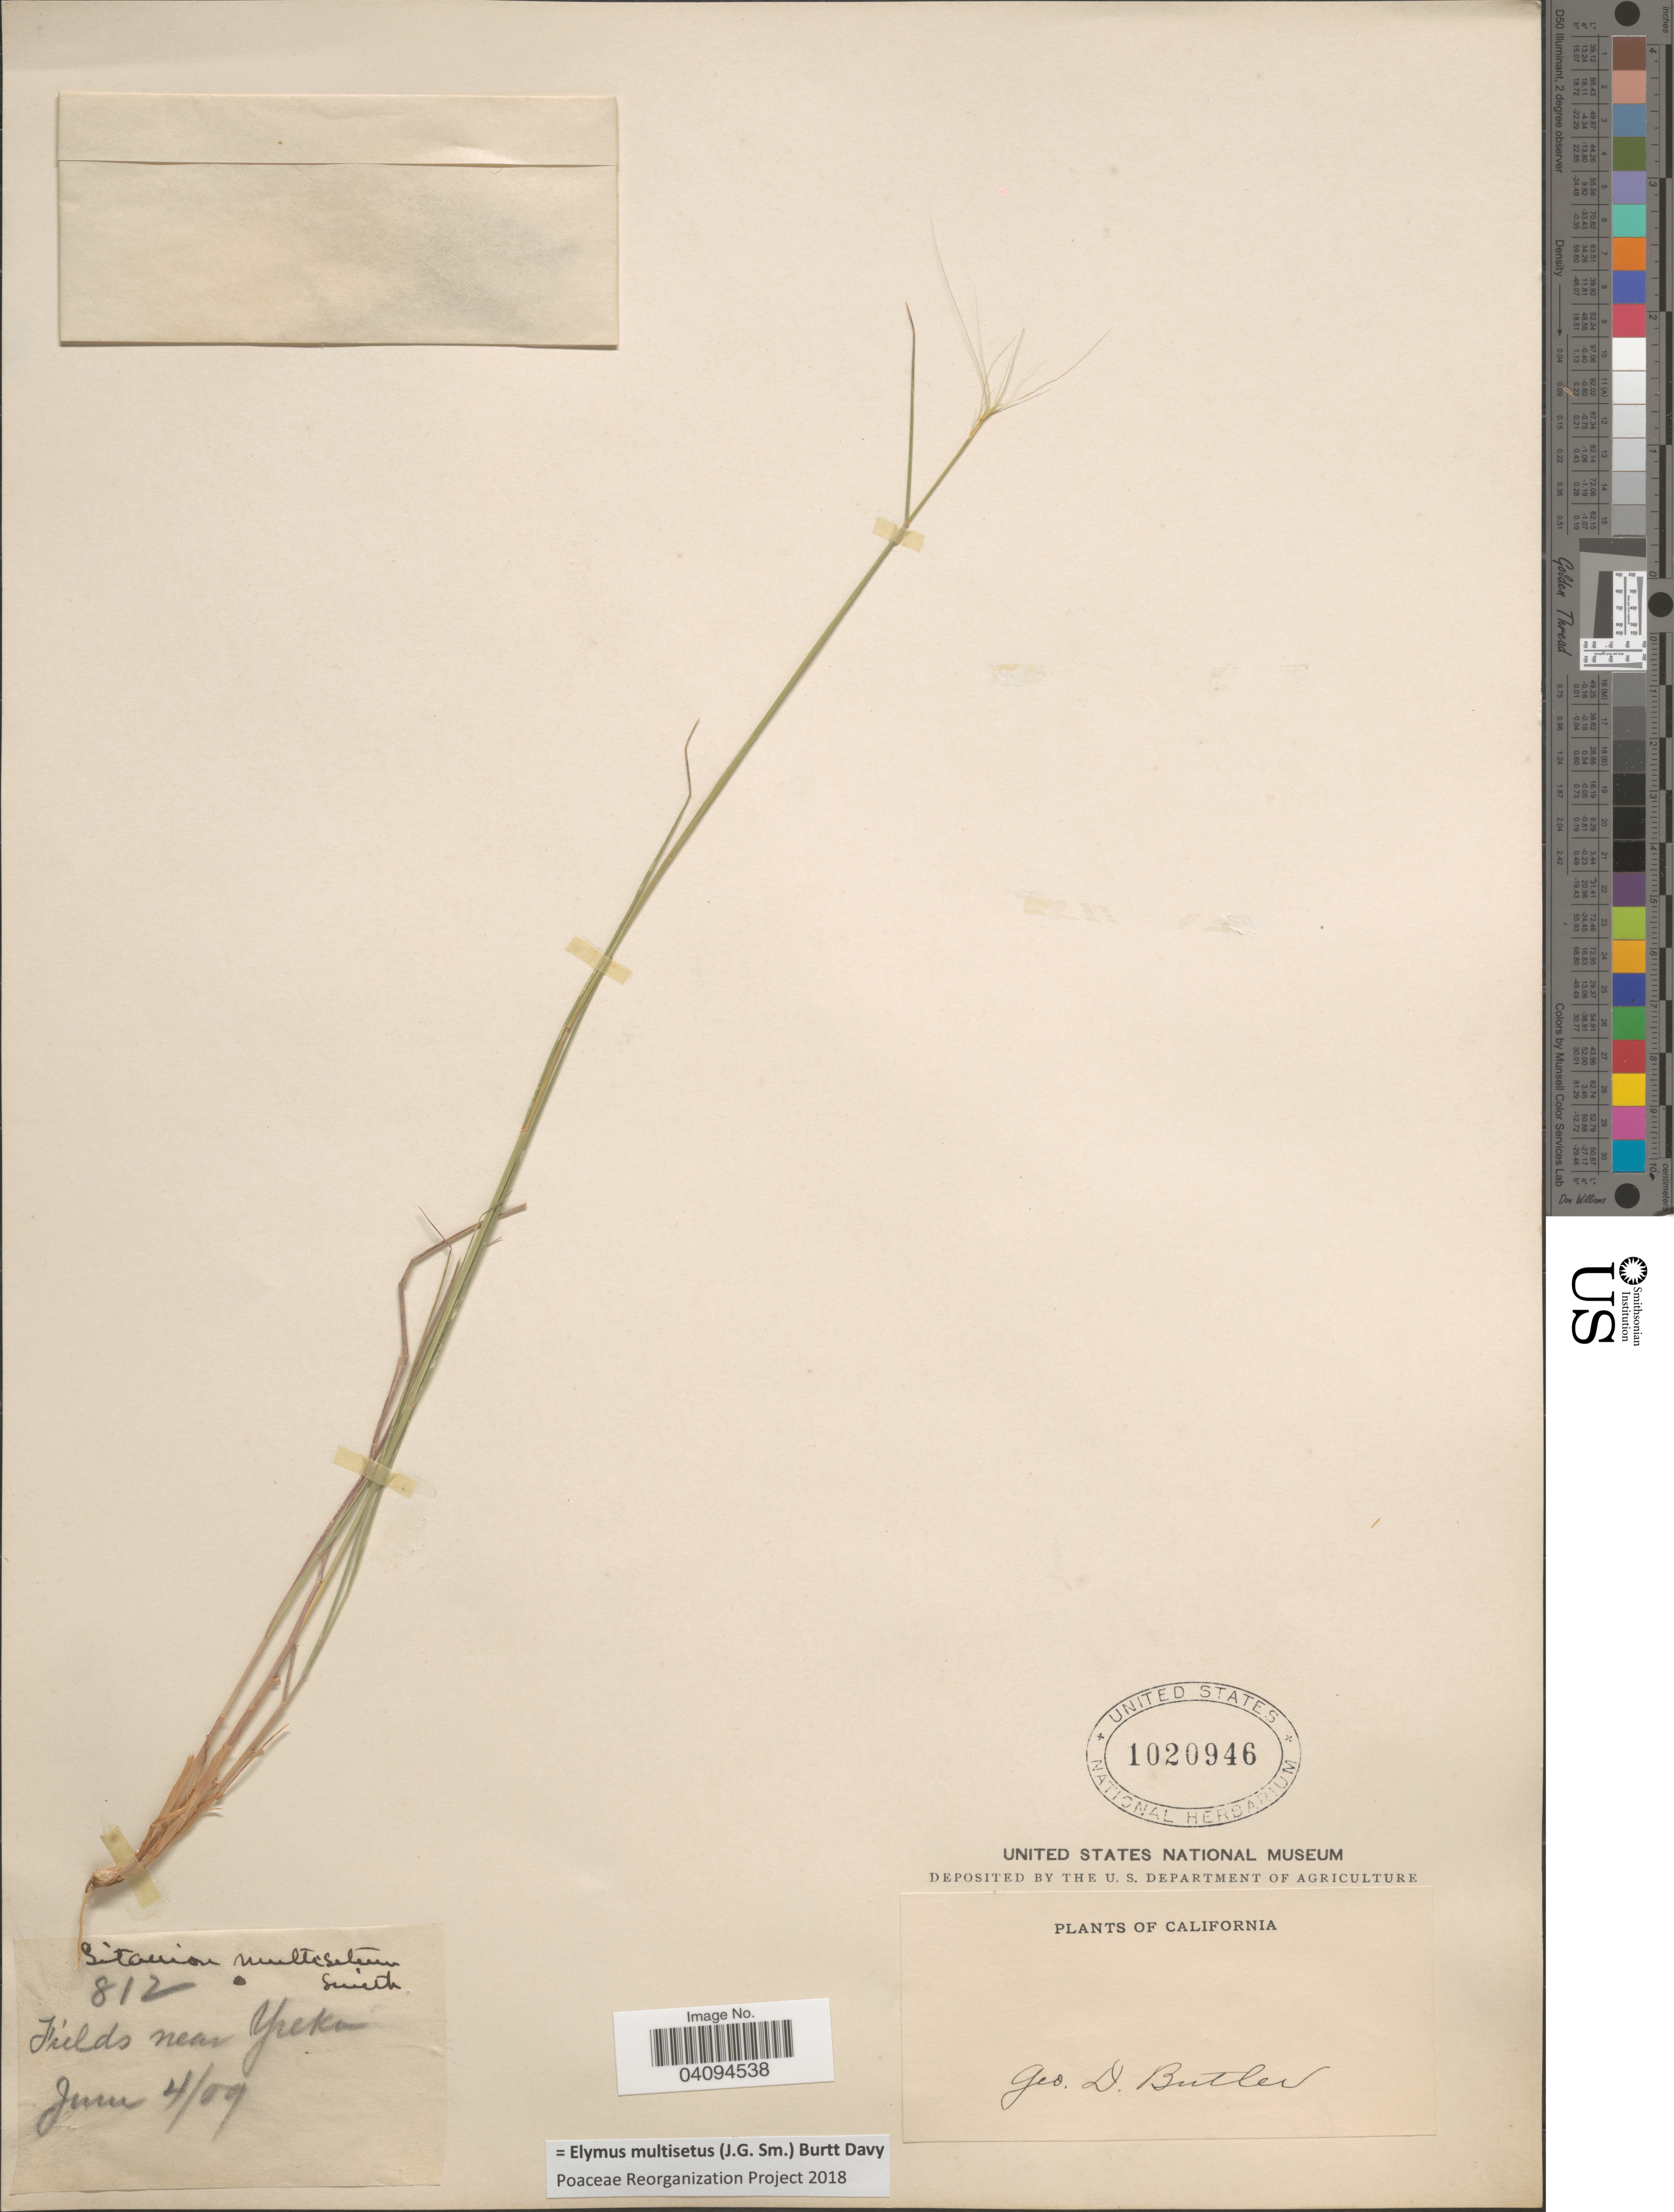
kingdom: Plantae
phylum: Tracheophyta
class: Liliopsida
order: Poales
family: Poaceae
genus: Elymus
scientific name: Elymus multisetus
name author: (J.G. Sm.) Burtt Davy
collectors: G. D. Butler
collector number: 812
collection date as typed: Transcribed d/m/y: 4/6/9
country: United States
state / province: California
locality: Fields near Yreka.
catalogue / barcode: US 1020946